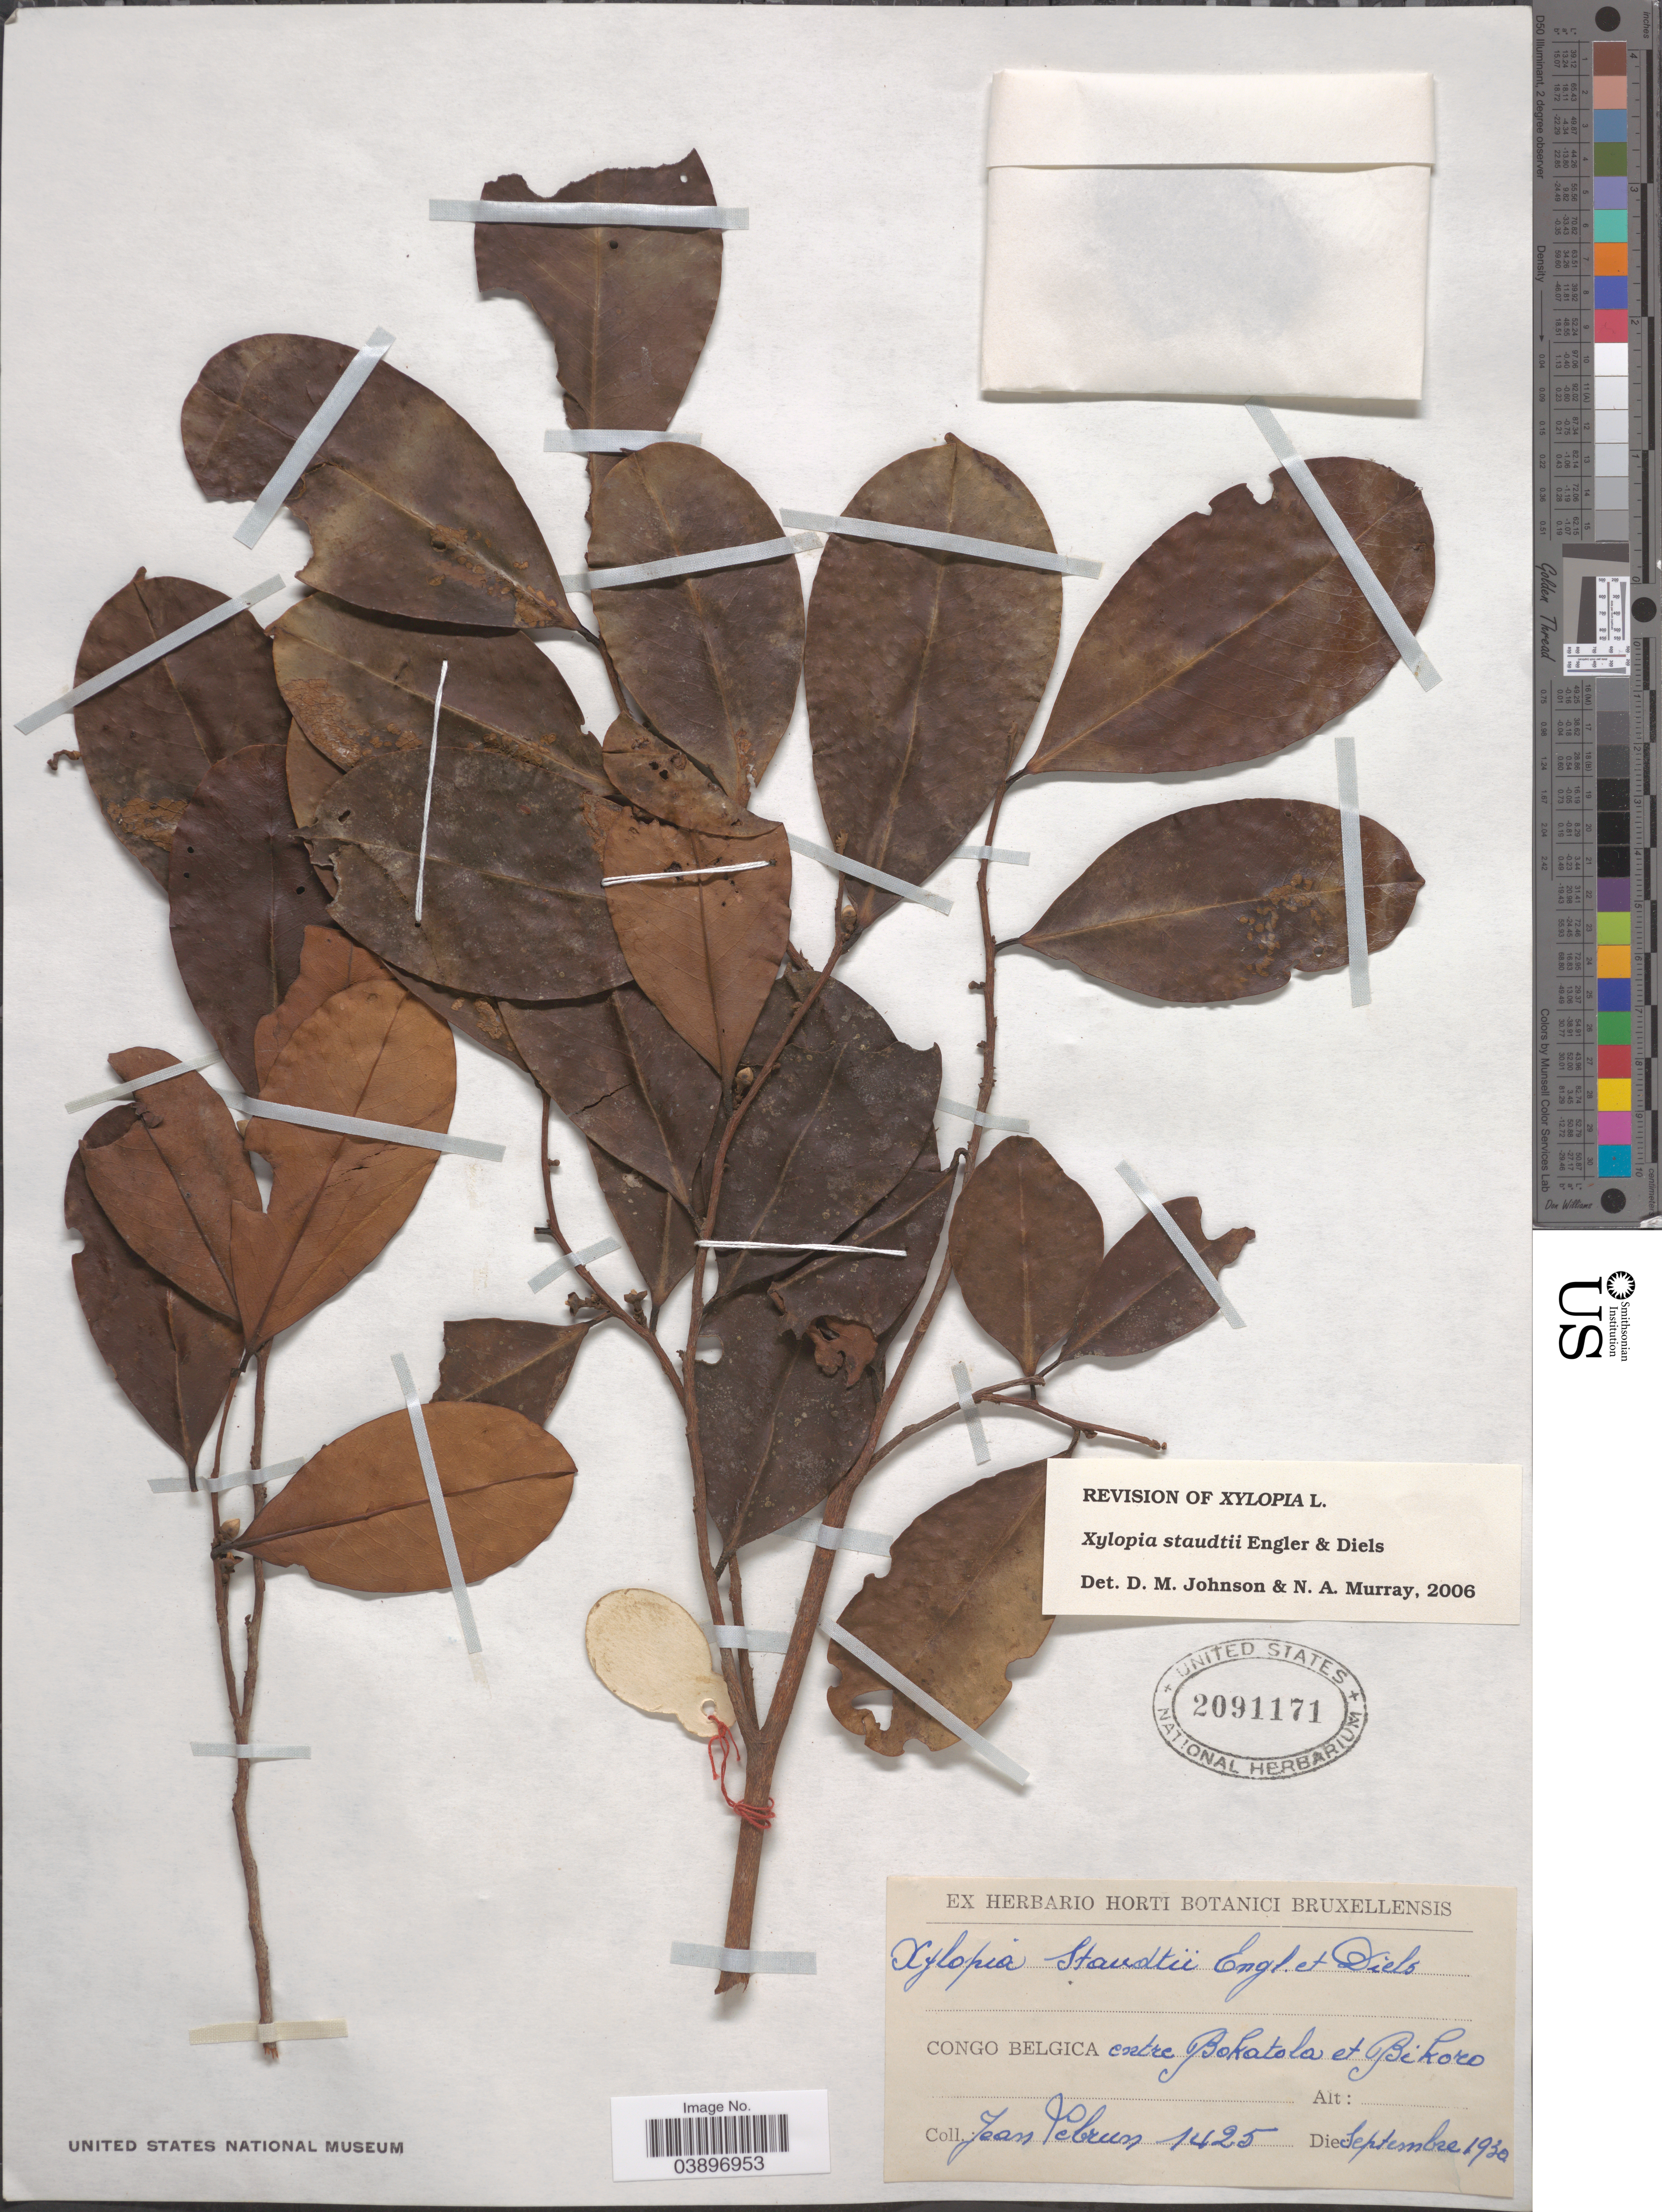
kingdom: Plantae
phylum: Tracheophyta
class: Magnoliopsida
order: Magnoliales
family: Annonaceae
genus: Xylopia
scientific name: Xylopia staudtii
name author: Engl. & Diels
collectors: J. A. Lebrun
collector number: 1425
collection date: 1930-09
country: Congo, Democratic Republic of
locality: Congo Belgica entre Bokatola et Bikoro.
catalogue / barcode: US 2091171